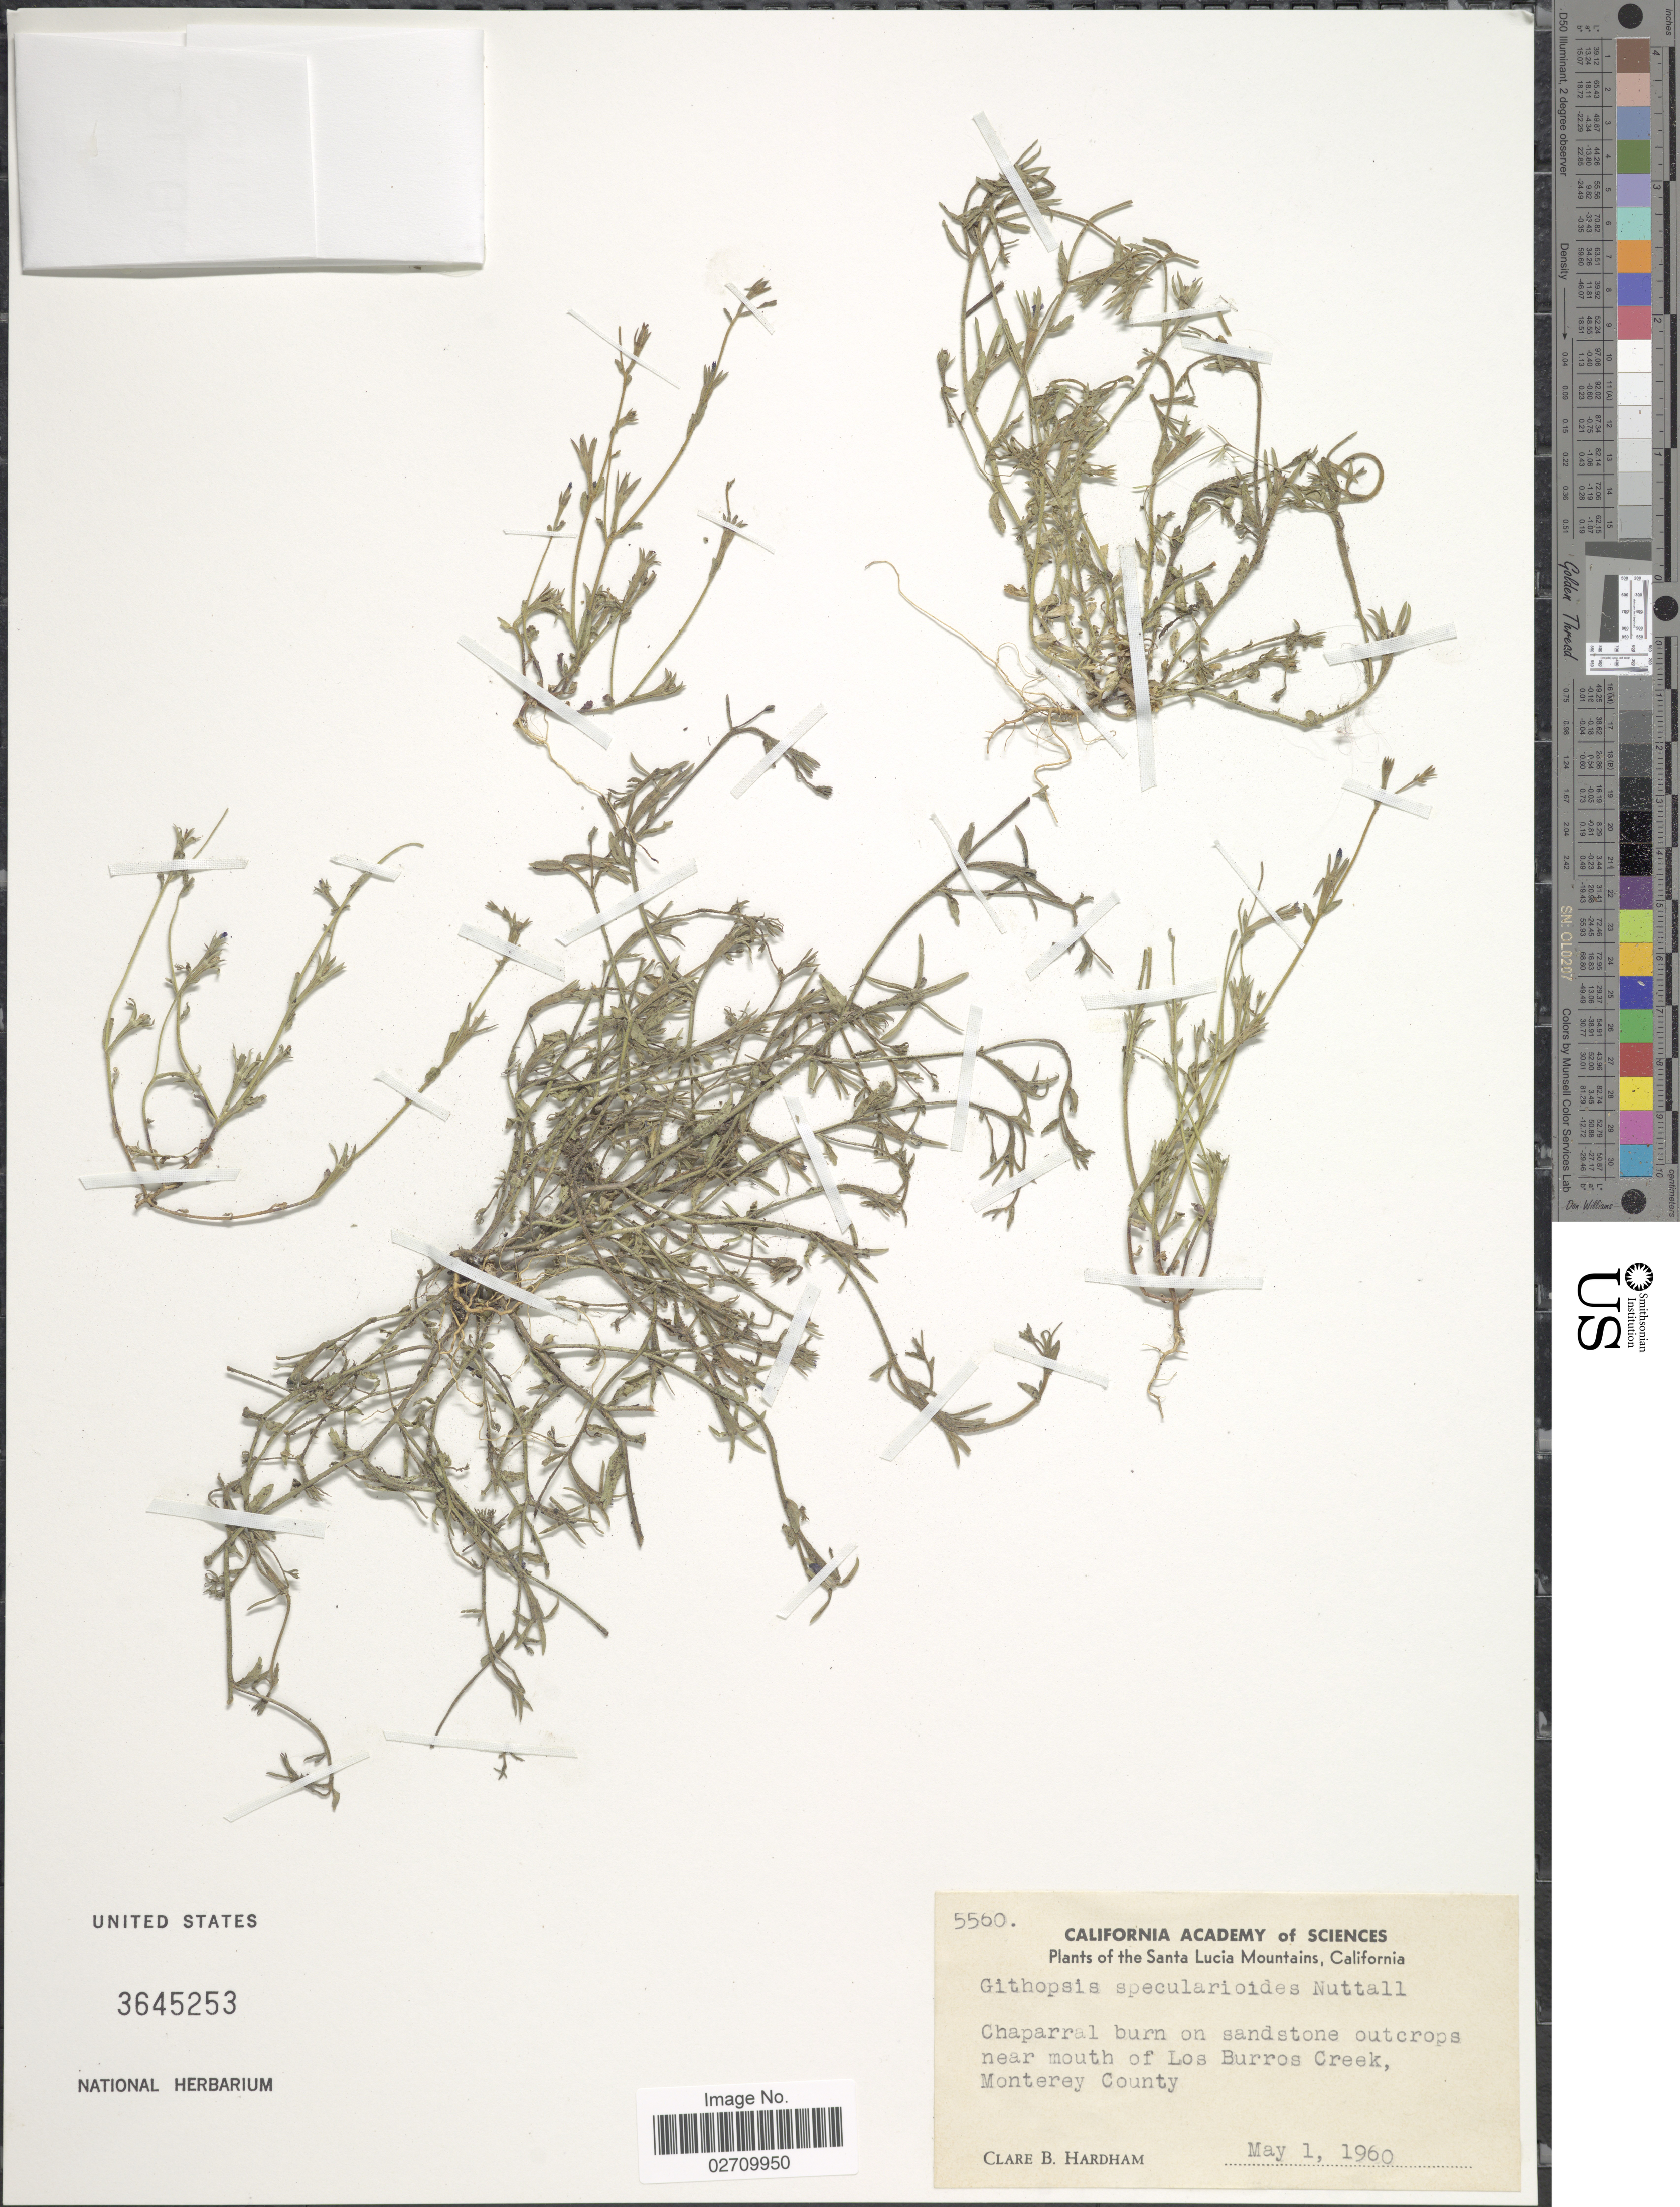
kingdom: Plantae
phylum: Tracheophyta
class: Magnoliopsida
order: Asterales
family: Campanulaceae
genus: Githopsis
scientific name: Githopsis specularioides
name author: Nutt.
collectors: C. Hardham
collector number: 5560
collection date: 1960-05-01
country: United States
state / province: California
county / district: Monterey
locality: Anta Lucia Mountains. Outcrops near mouth of Los Burros Creek, Monterey County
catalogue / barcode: US 3645253